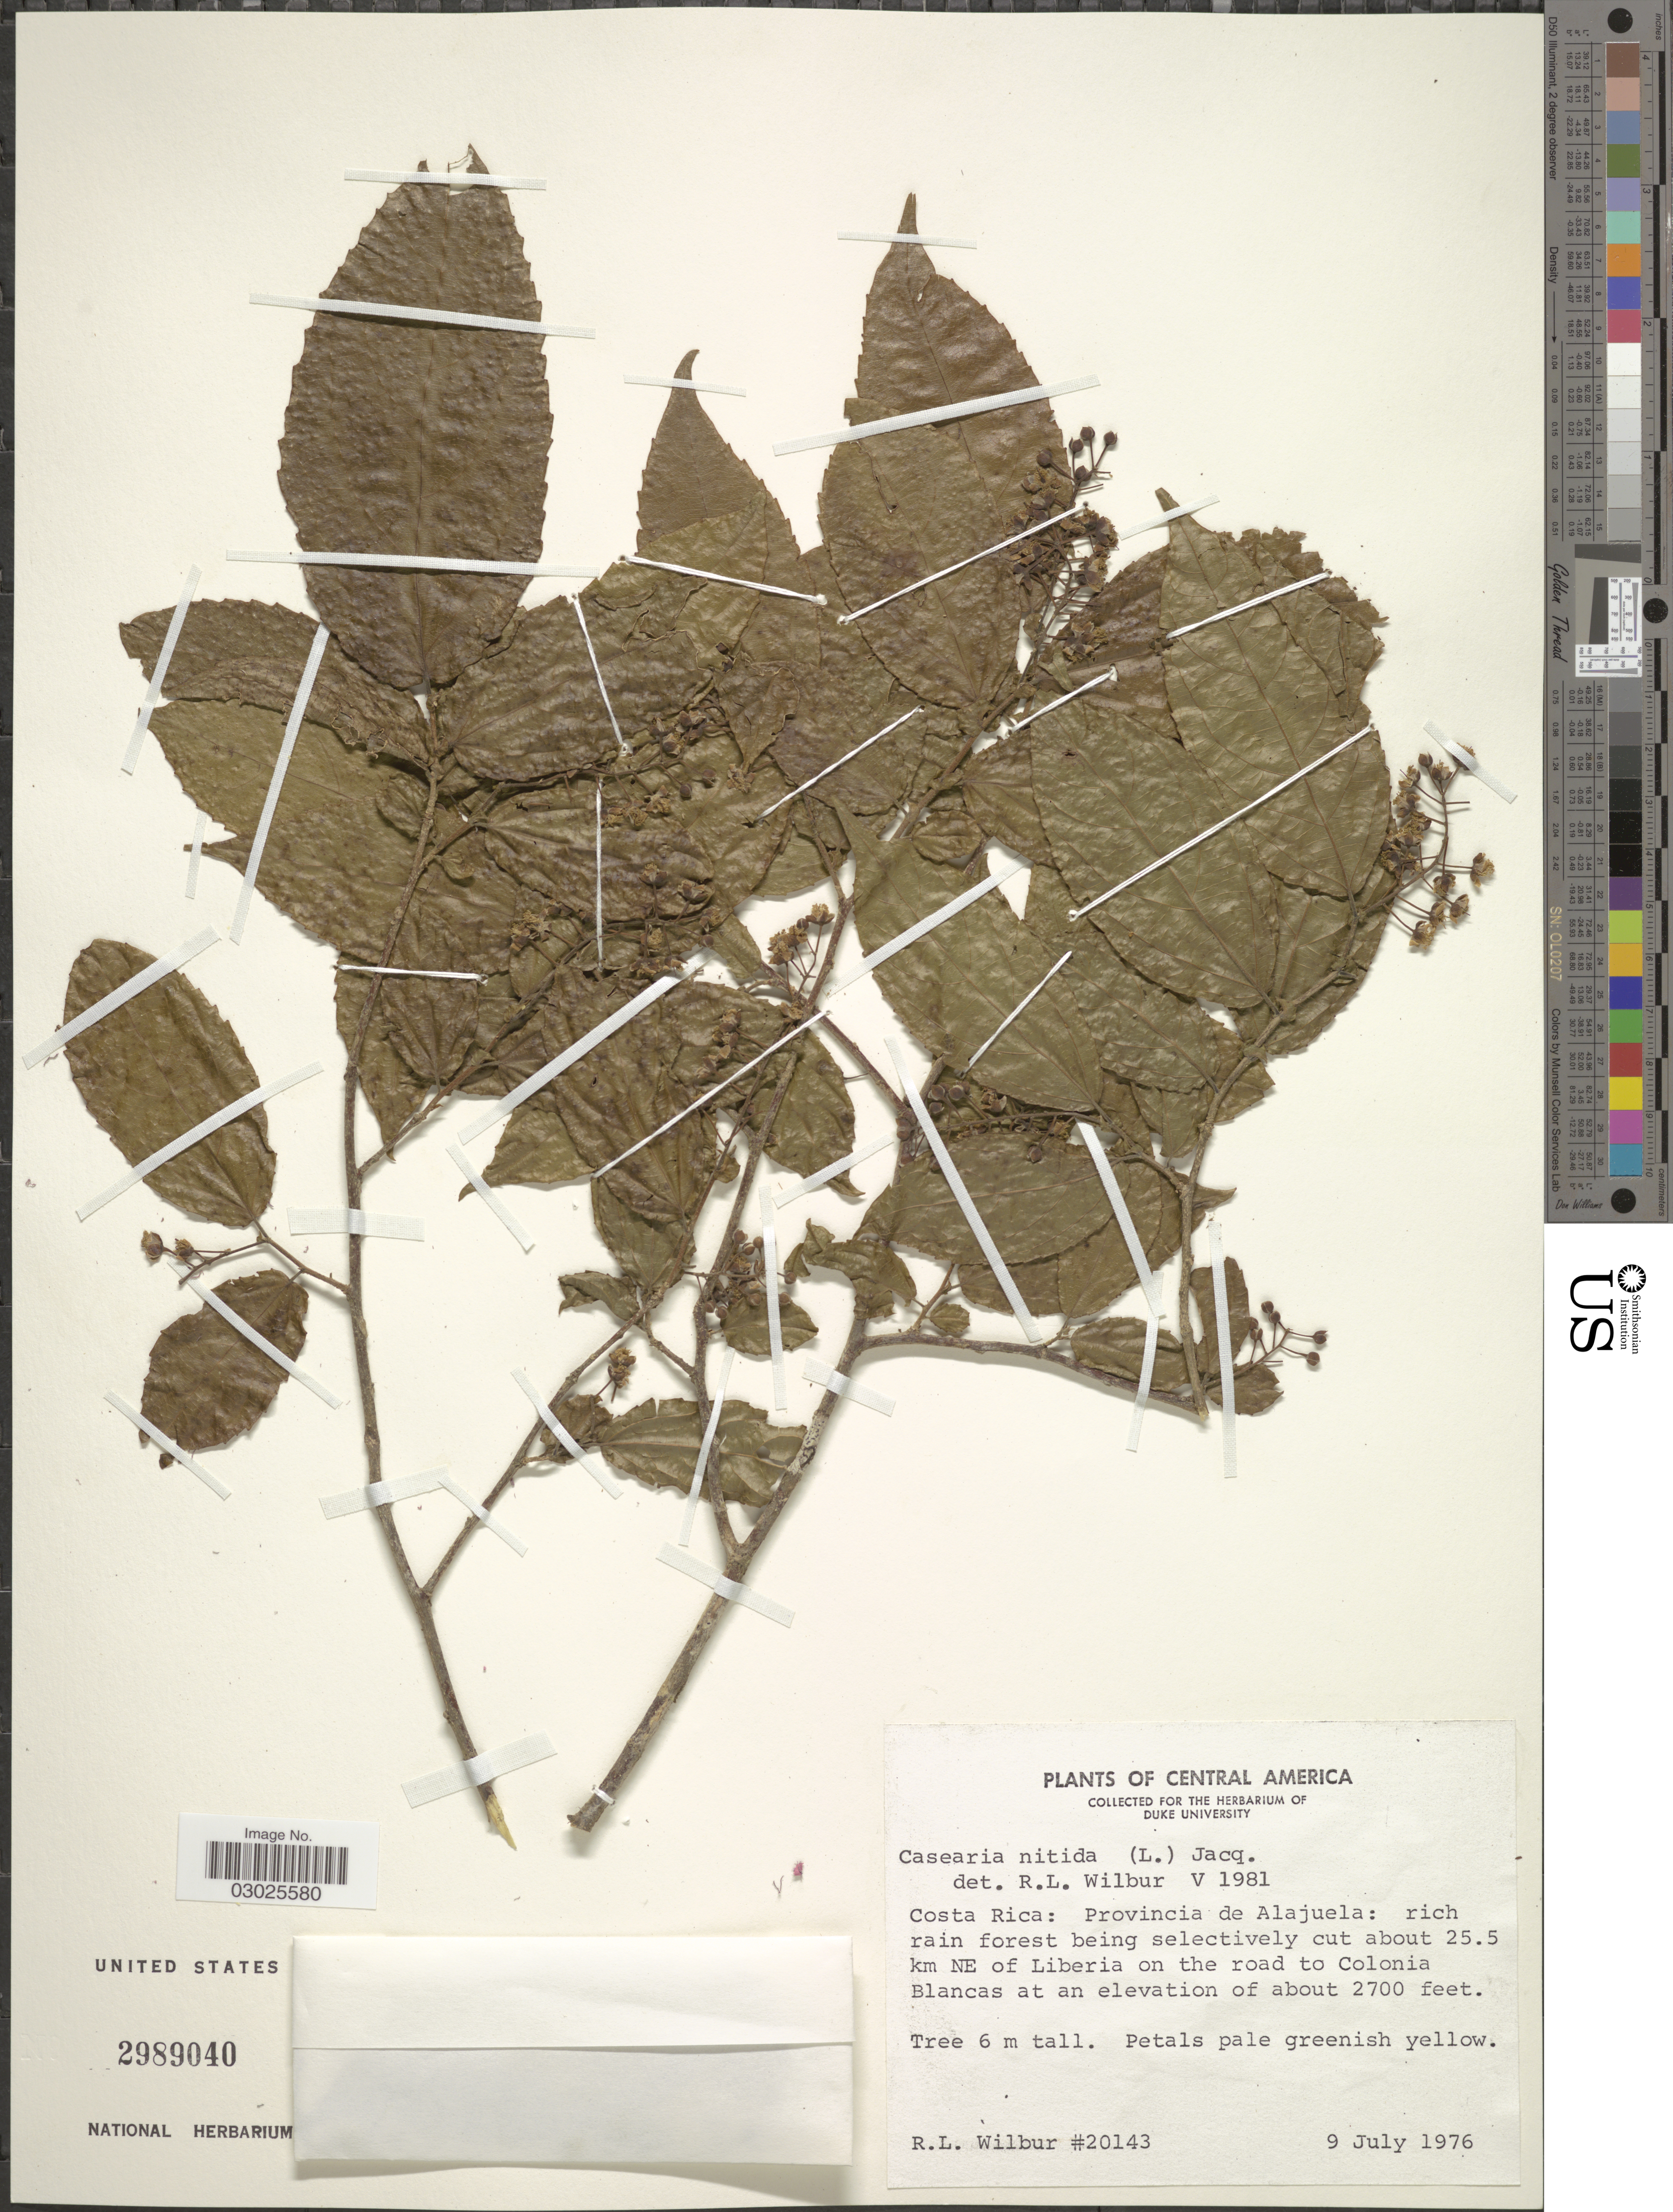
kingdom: Plantae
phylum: Tracheophyta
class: Magnoliopsida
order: Malpighiales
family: Salicaceae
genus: Casearia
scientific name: Casearia corymbosa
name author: Kunth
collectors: R. L. Wilbur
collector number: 20143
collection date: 1976-07-09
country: Costa Rica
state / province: Alajuela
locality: Rich rain forest being selectively cut about 25.5 km NE of Liberia on the road to Colonia Blancas.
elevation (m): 823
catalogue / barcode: US 2989040